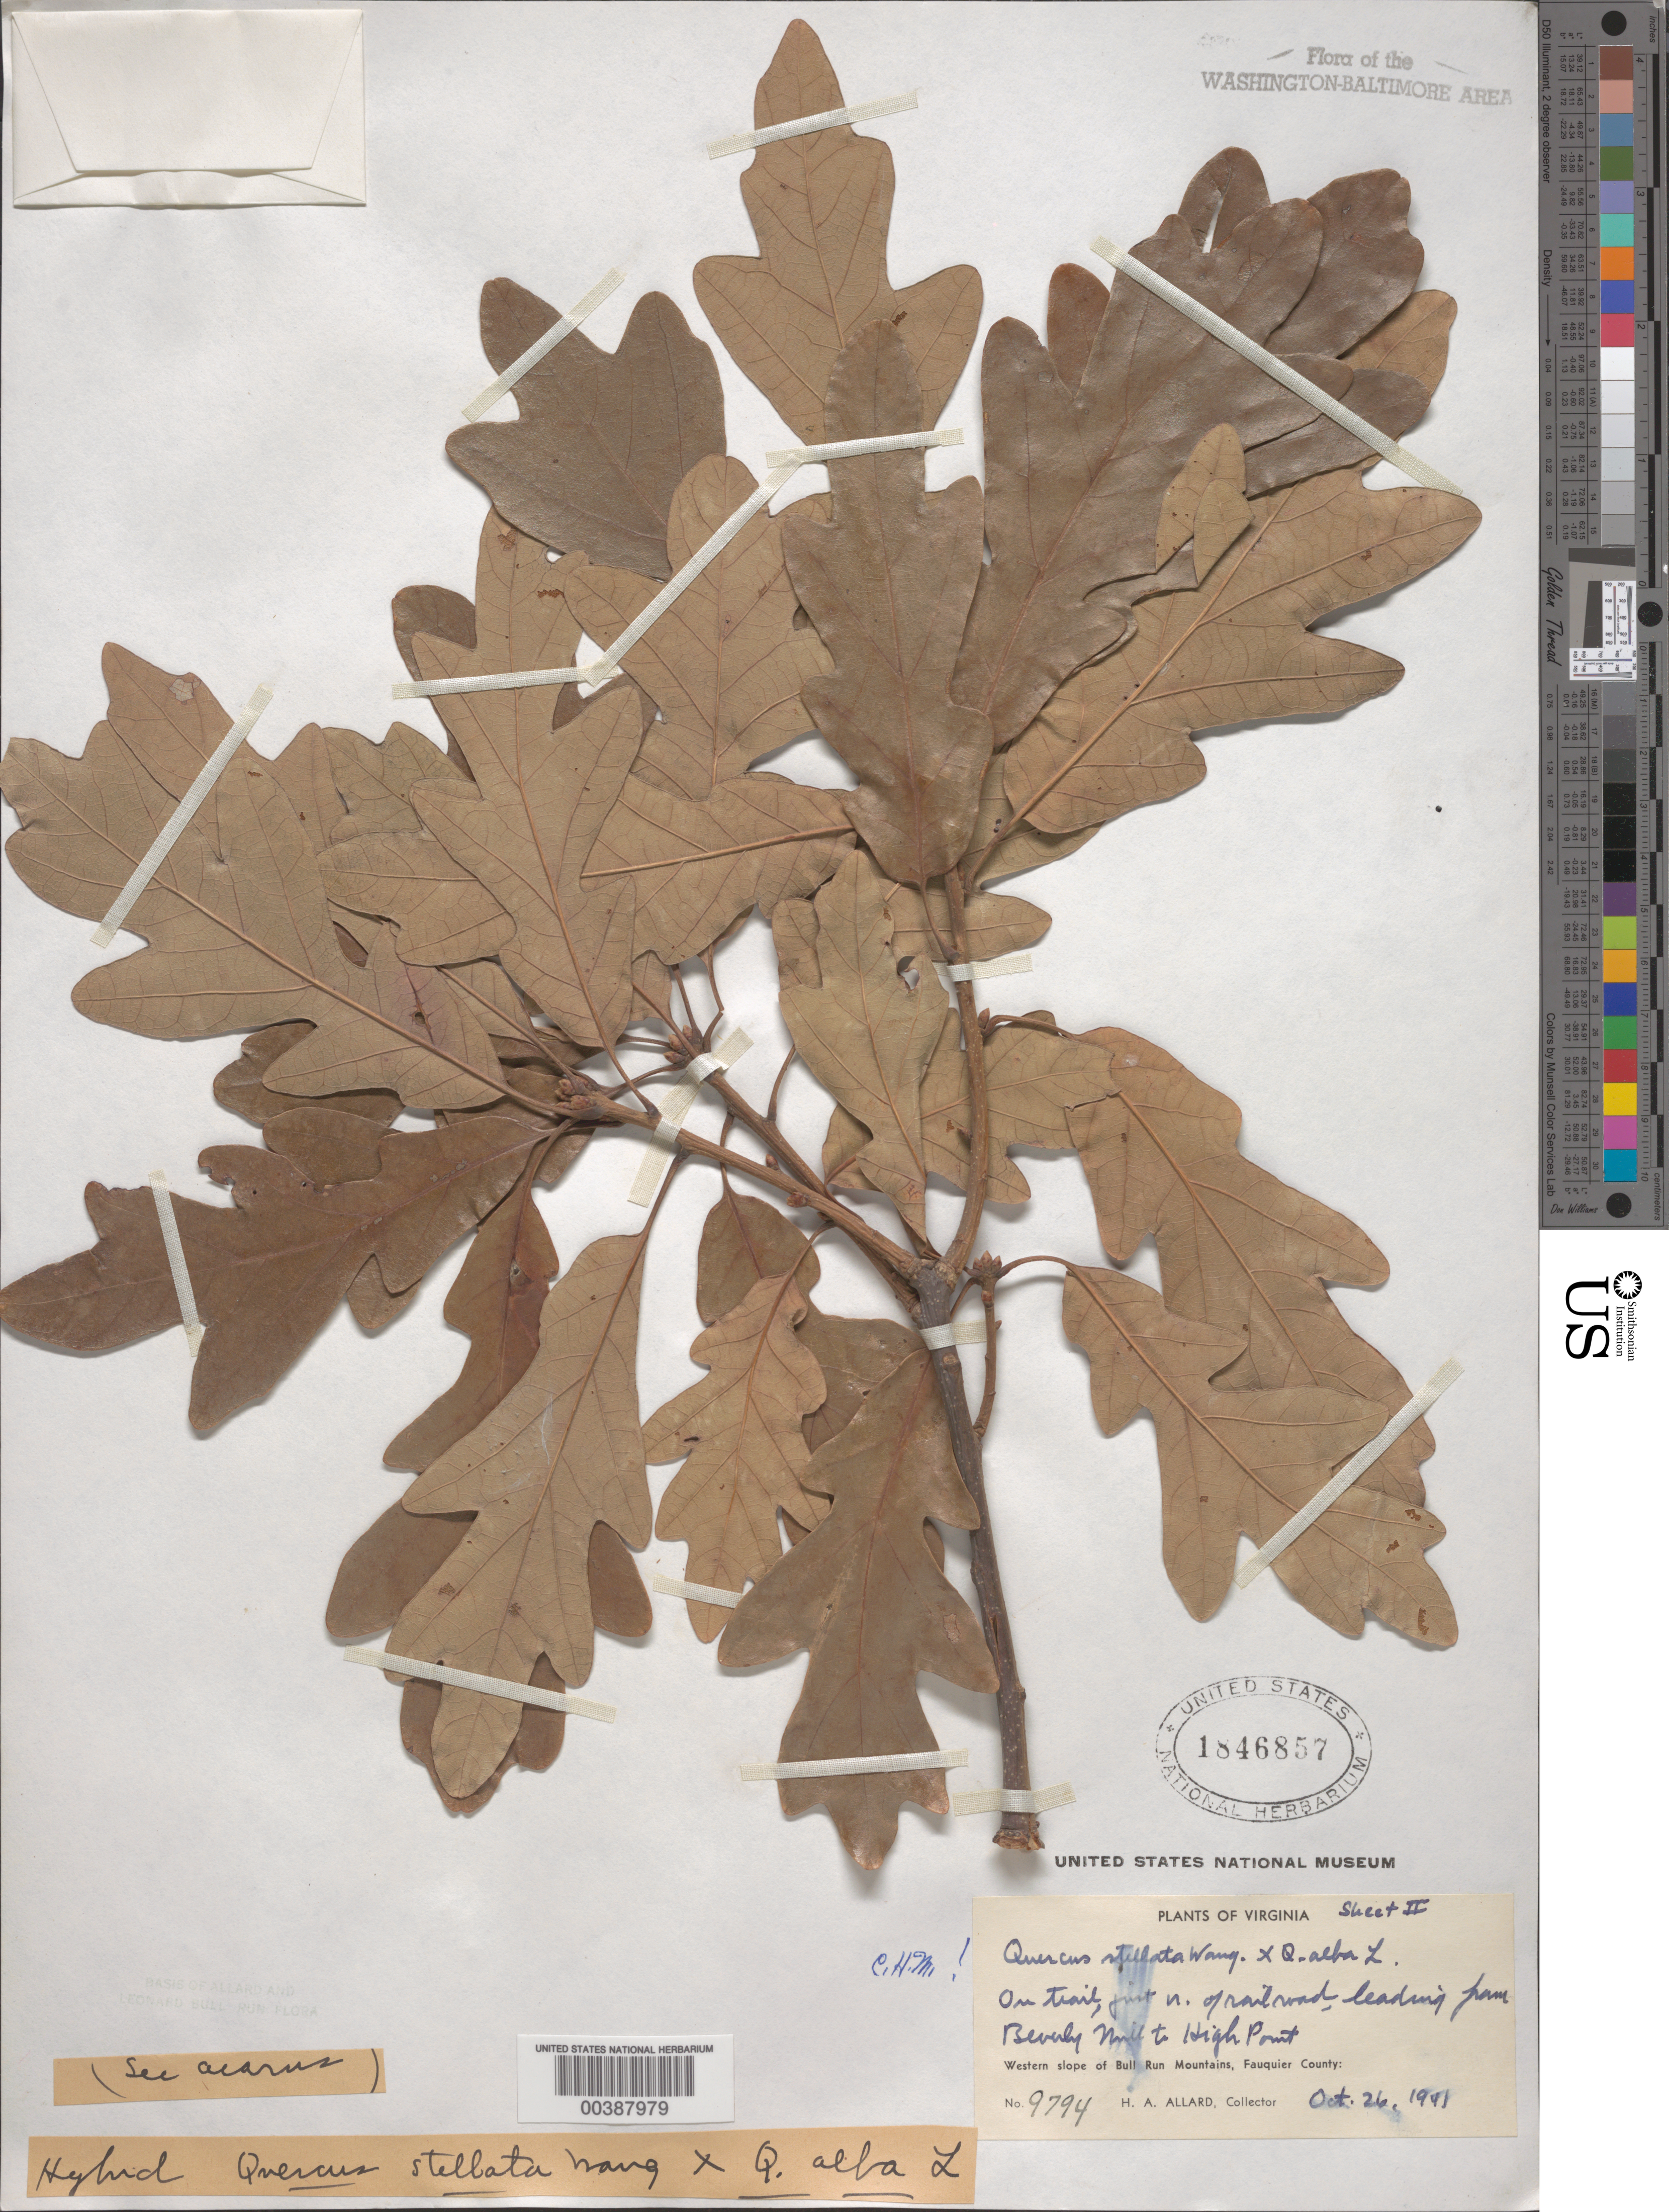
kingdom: Plantae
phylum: Tracheophyta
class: Magnoliopsida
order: Fagales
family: Fagaceae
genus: Quercus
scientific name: Quercus x saulii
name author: C. K. Schneider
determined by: Simmons, R. H., (UNITED STATES)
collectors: H. A. Allard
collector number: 9794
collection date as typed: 26 Oct 1941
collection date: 1941-10-26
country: United States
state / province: Virginia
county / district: Fauquier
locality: Beverley Mill to High Point, north of railroad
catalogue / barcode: US 1846857